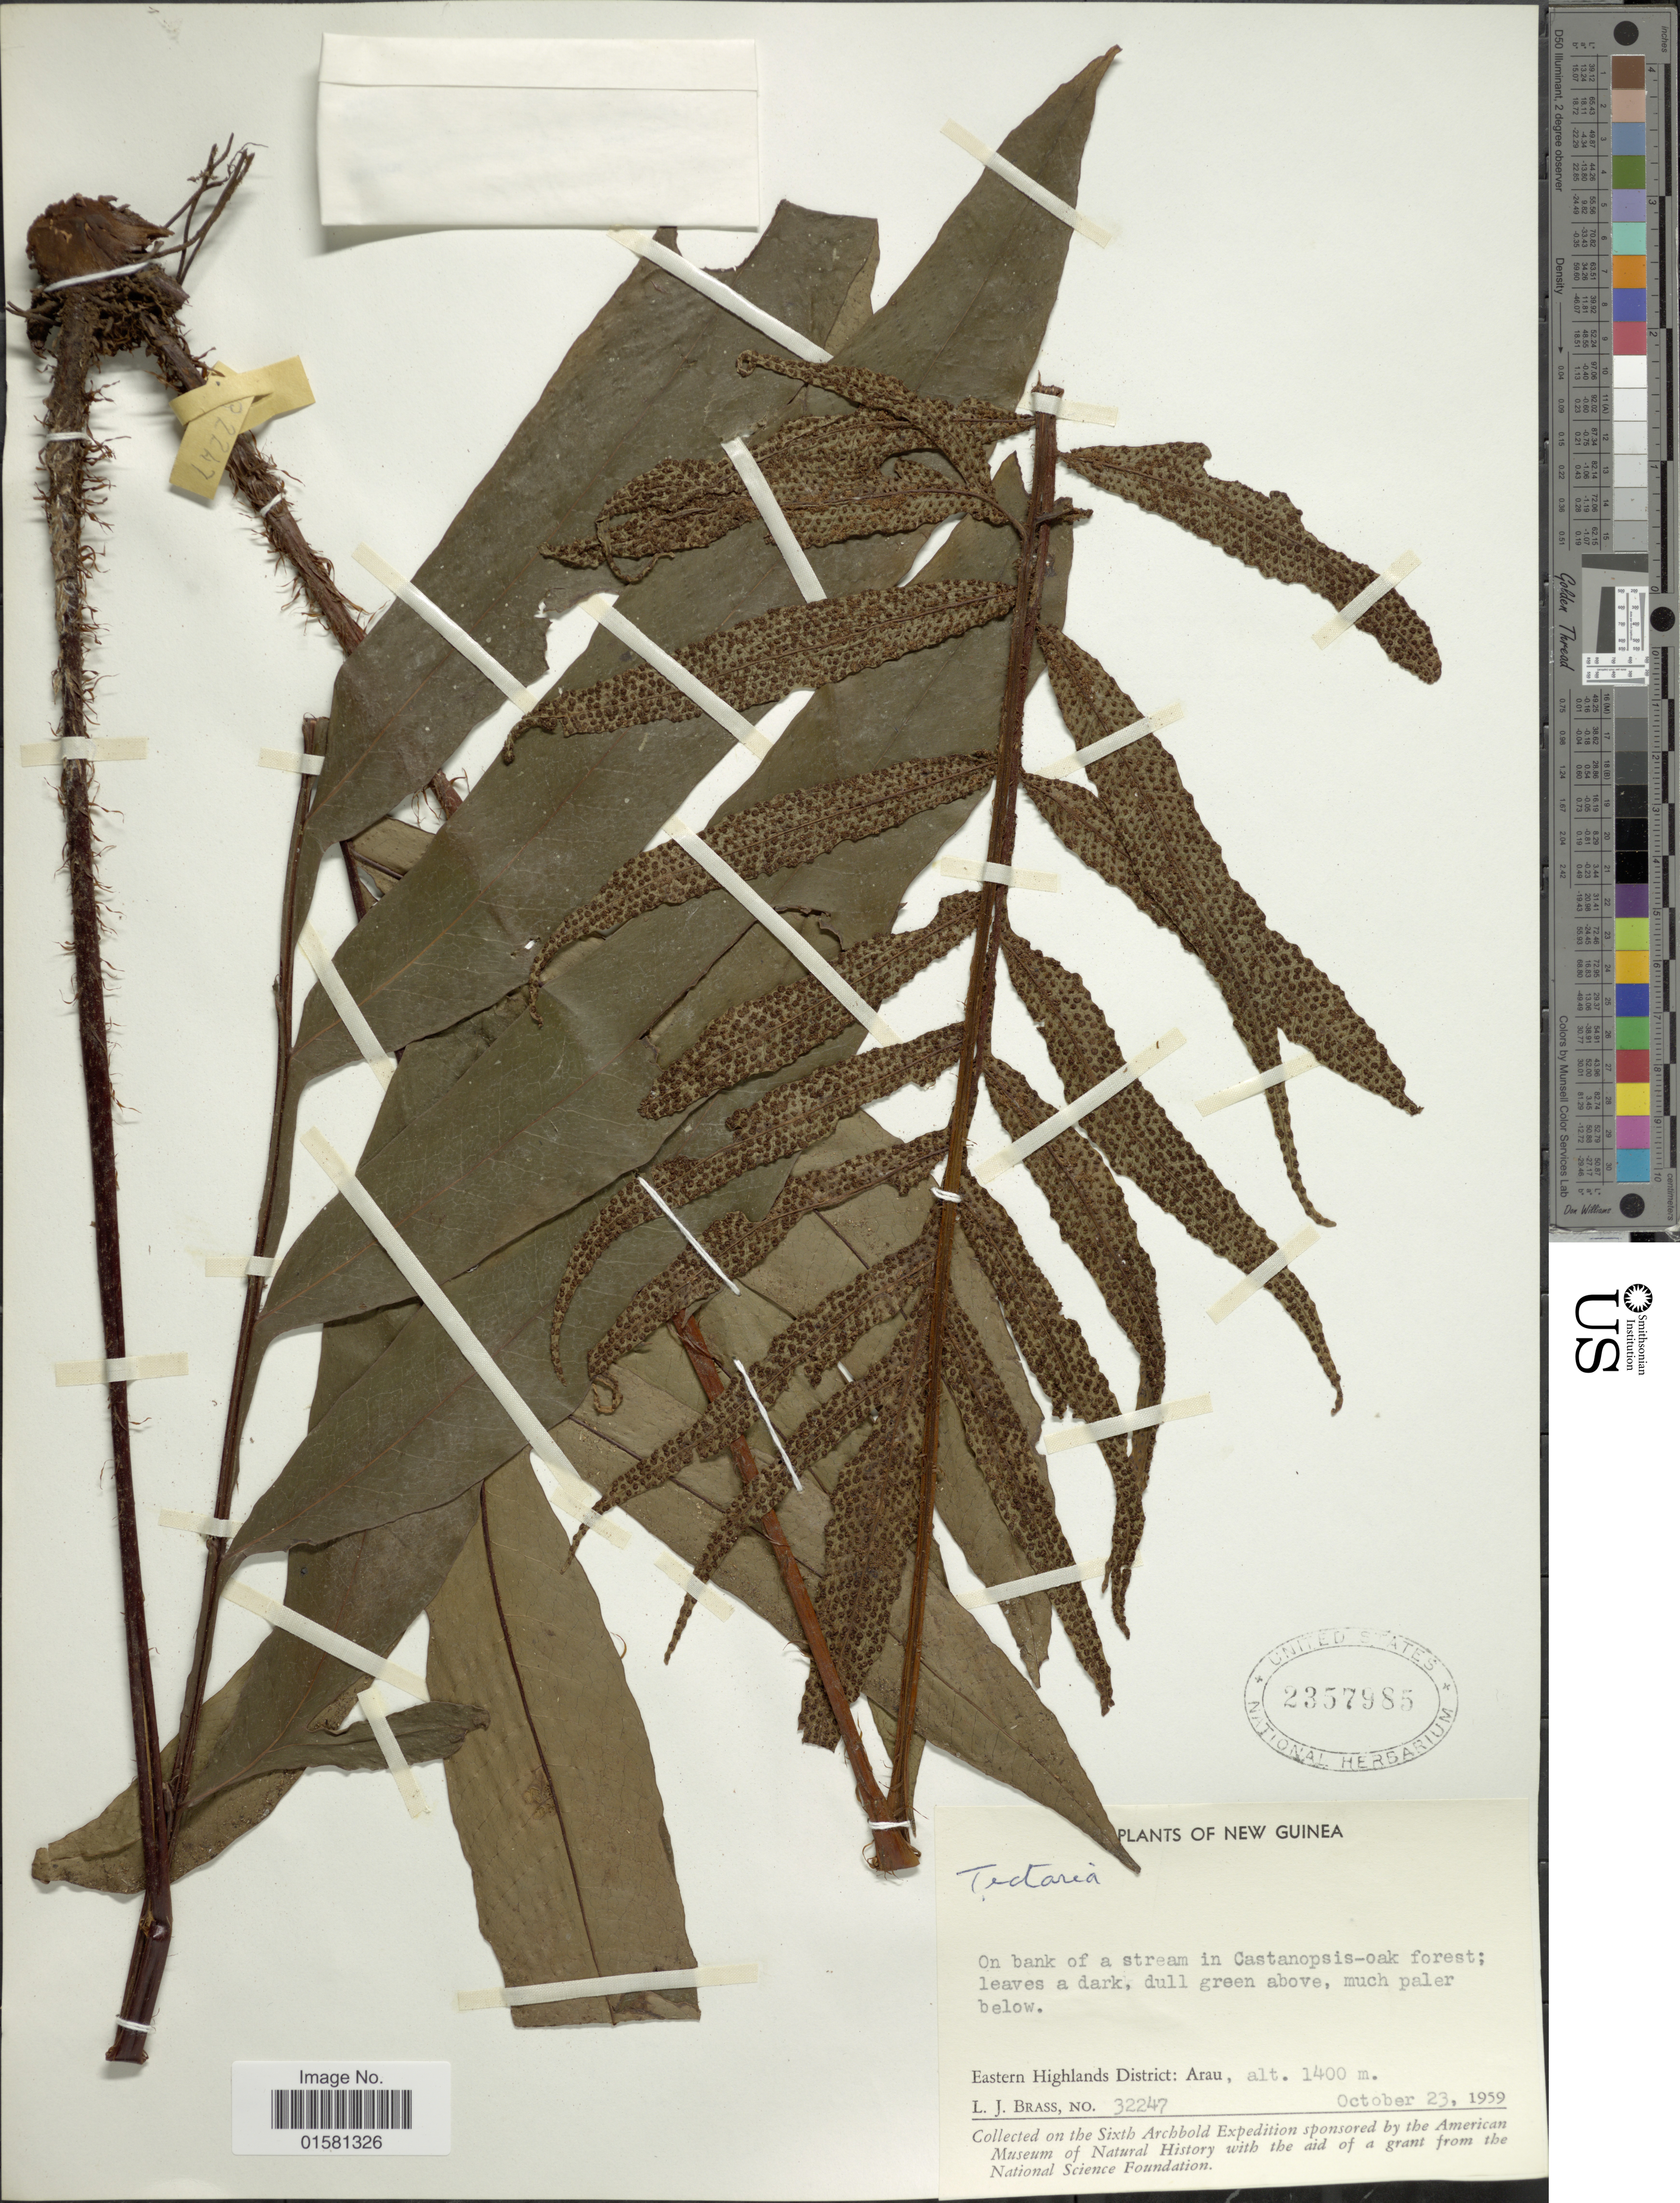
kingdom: Plantae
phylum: Tracheophyta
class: Polypodiopsida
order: Polypodiales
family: Tectariaceae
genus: Tectaria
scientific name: Tectaria sp.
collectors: L. J. Brass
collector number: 32247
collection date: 1959-10-23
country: Papua New Guinea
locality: New Guinea, Eastern highlands District: Arau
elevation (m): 1400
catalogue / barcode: US 2357985